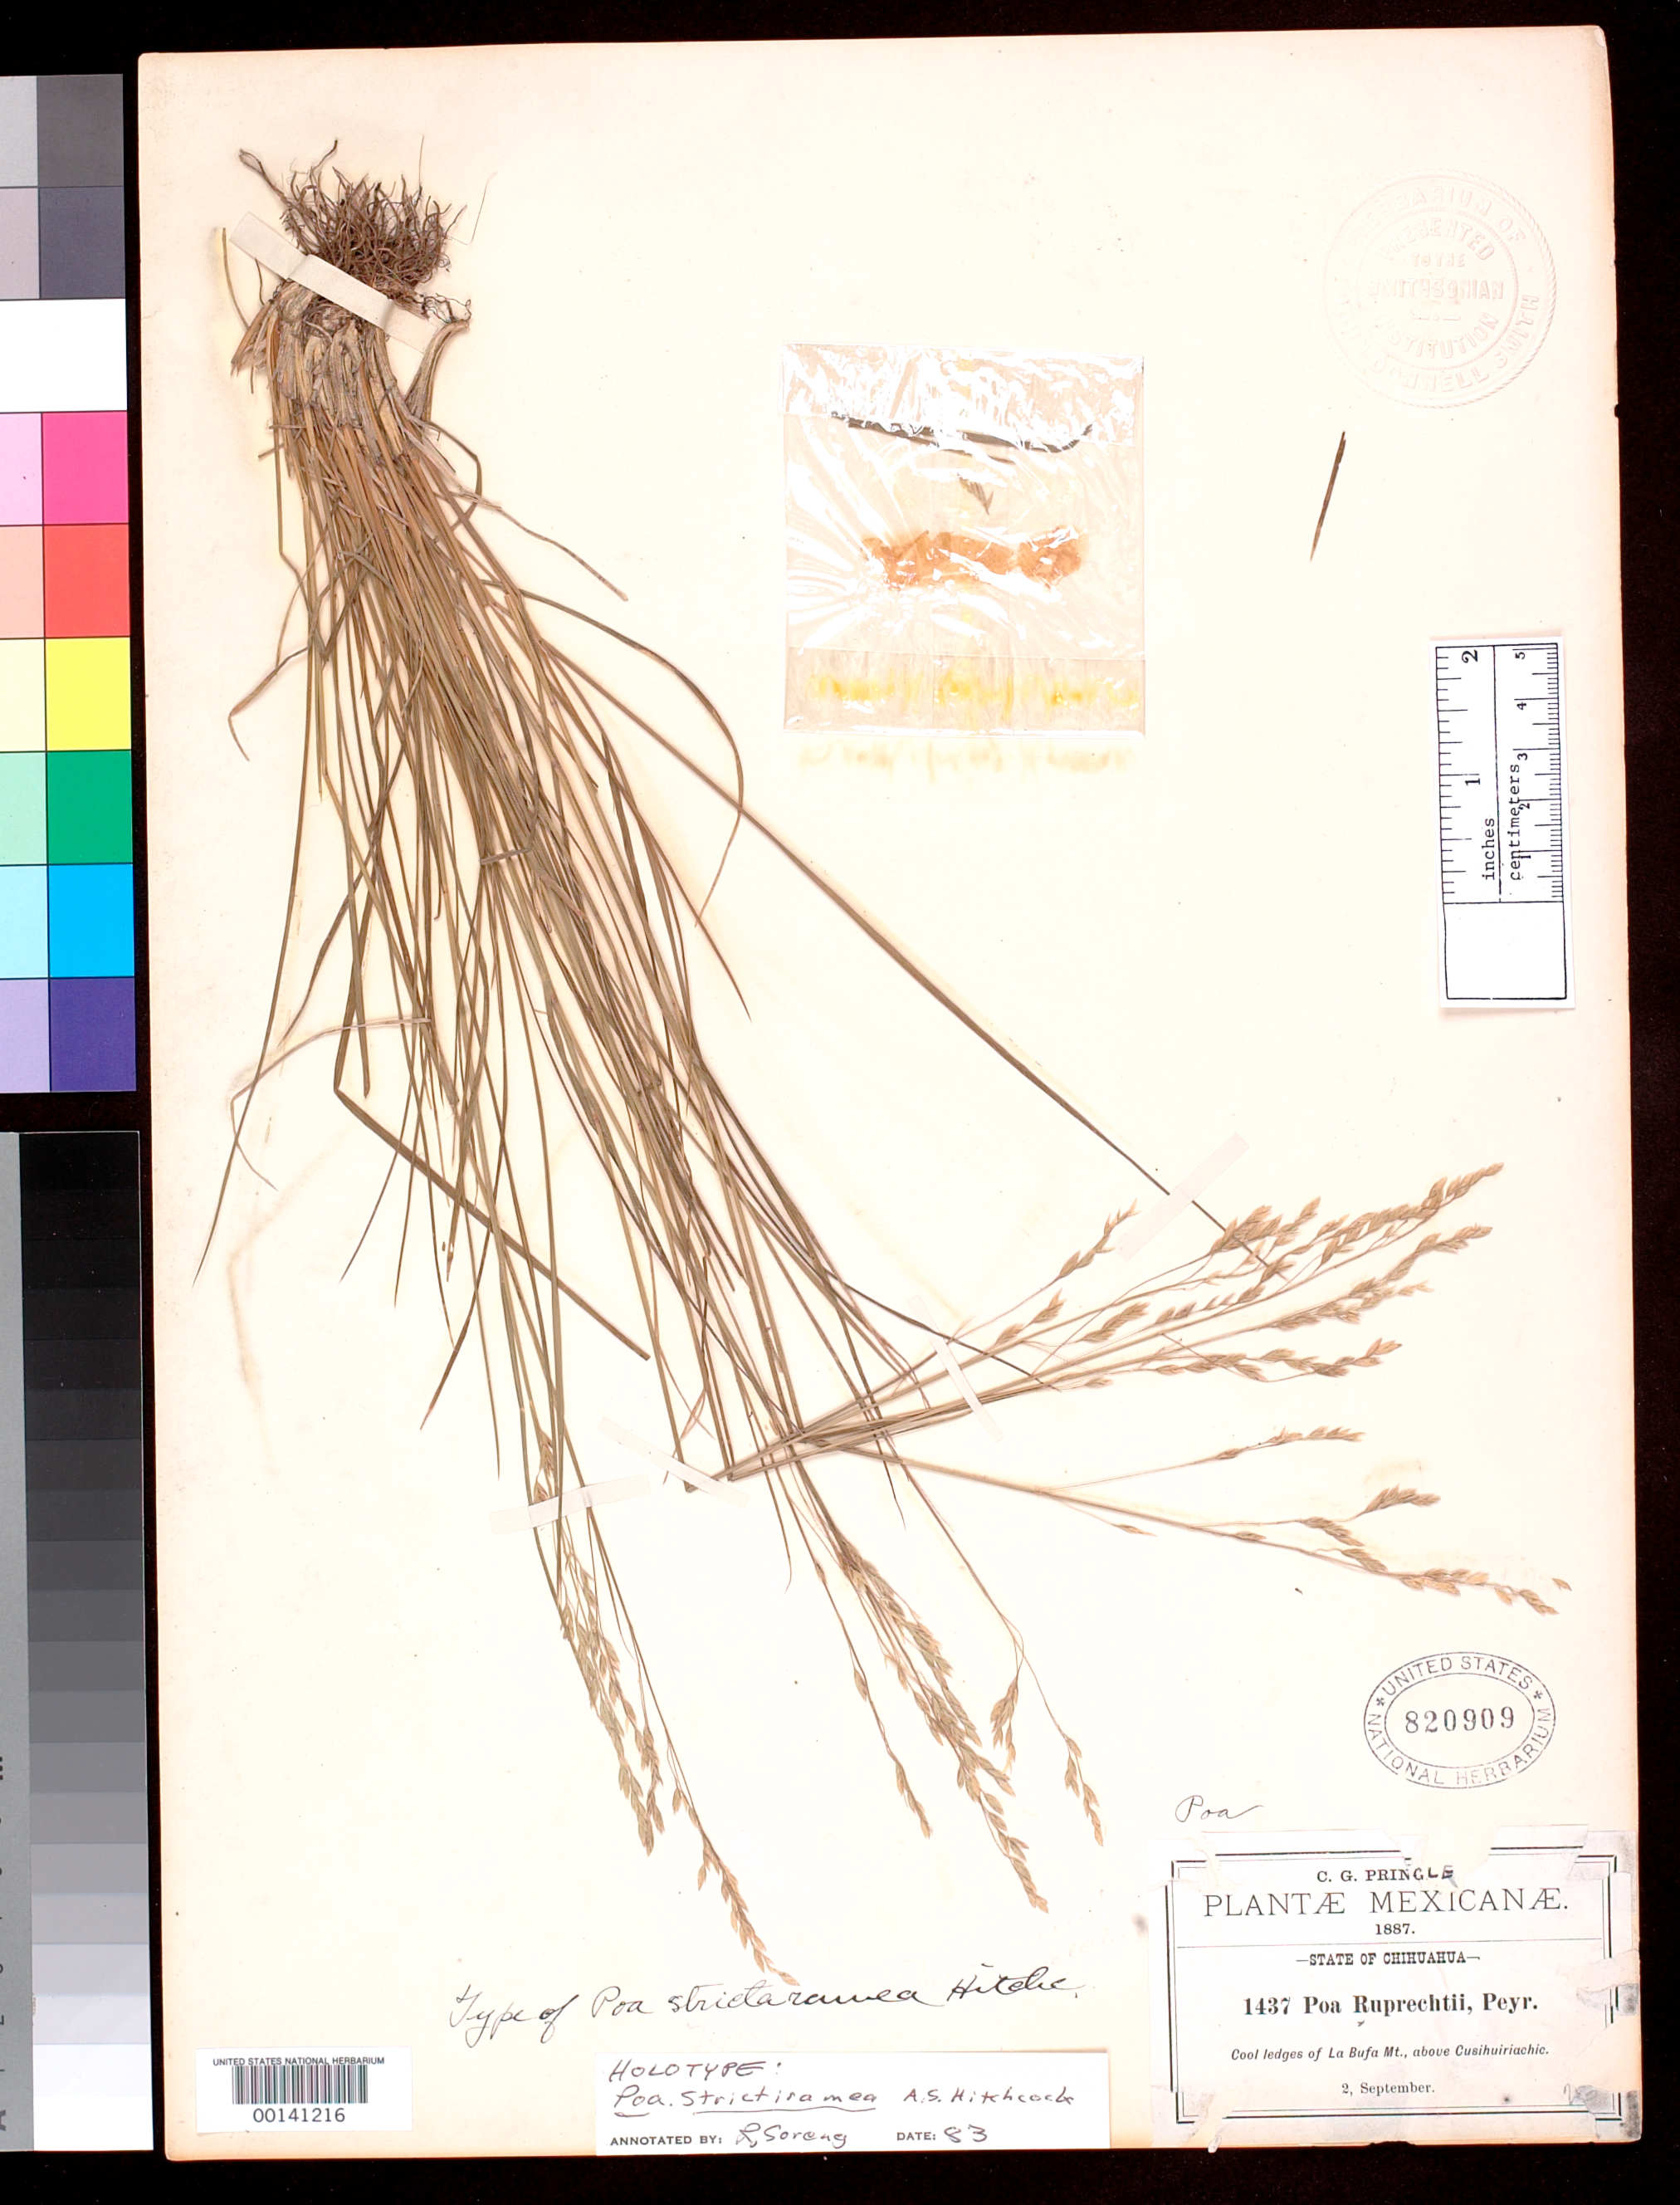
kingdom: Plantae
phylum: Tracheophyta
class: Liliopsida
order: Poales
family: Poaceae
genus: Poa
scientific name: Poa strictiramea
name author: Hitchc.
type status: Holotype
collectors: C. G. Pringle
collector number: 1437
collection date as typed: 02 Sep 1887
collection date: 1887-09-02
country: Mexico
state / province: Chihuahua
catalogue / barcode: US 820909